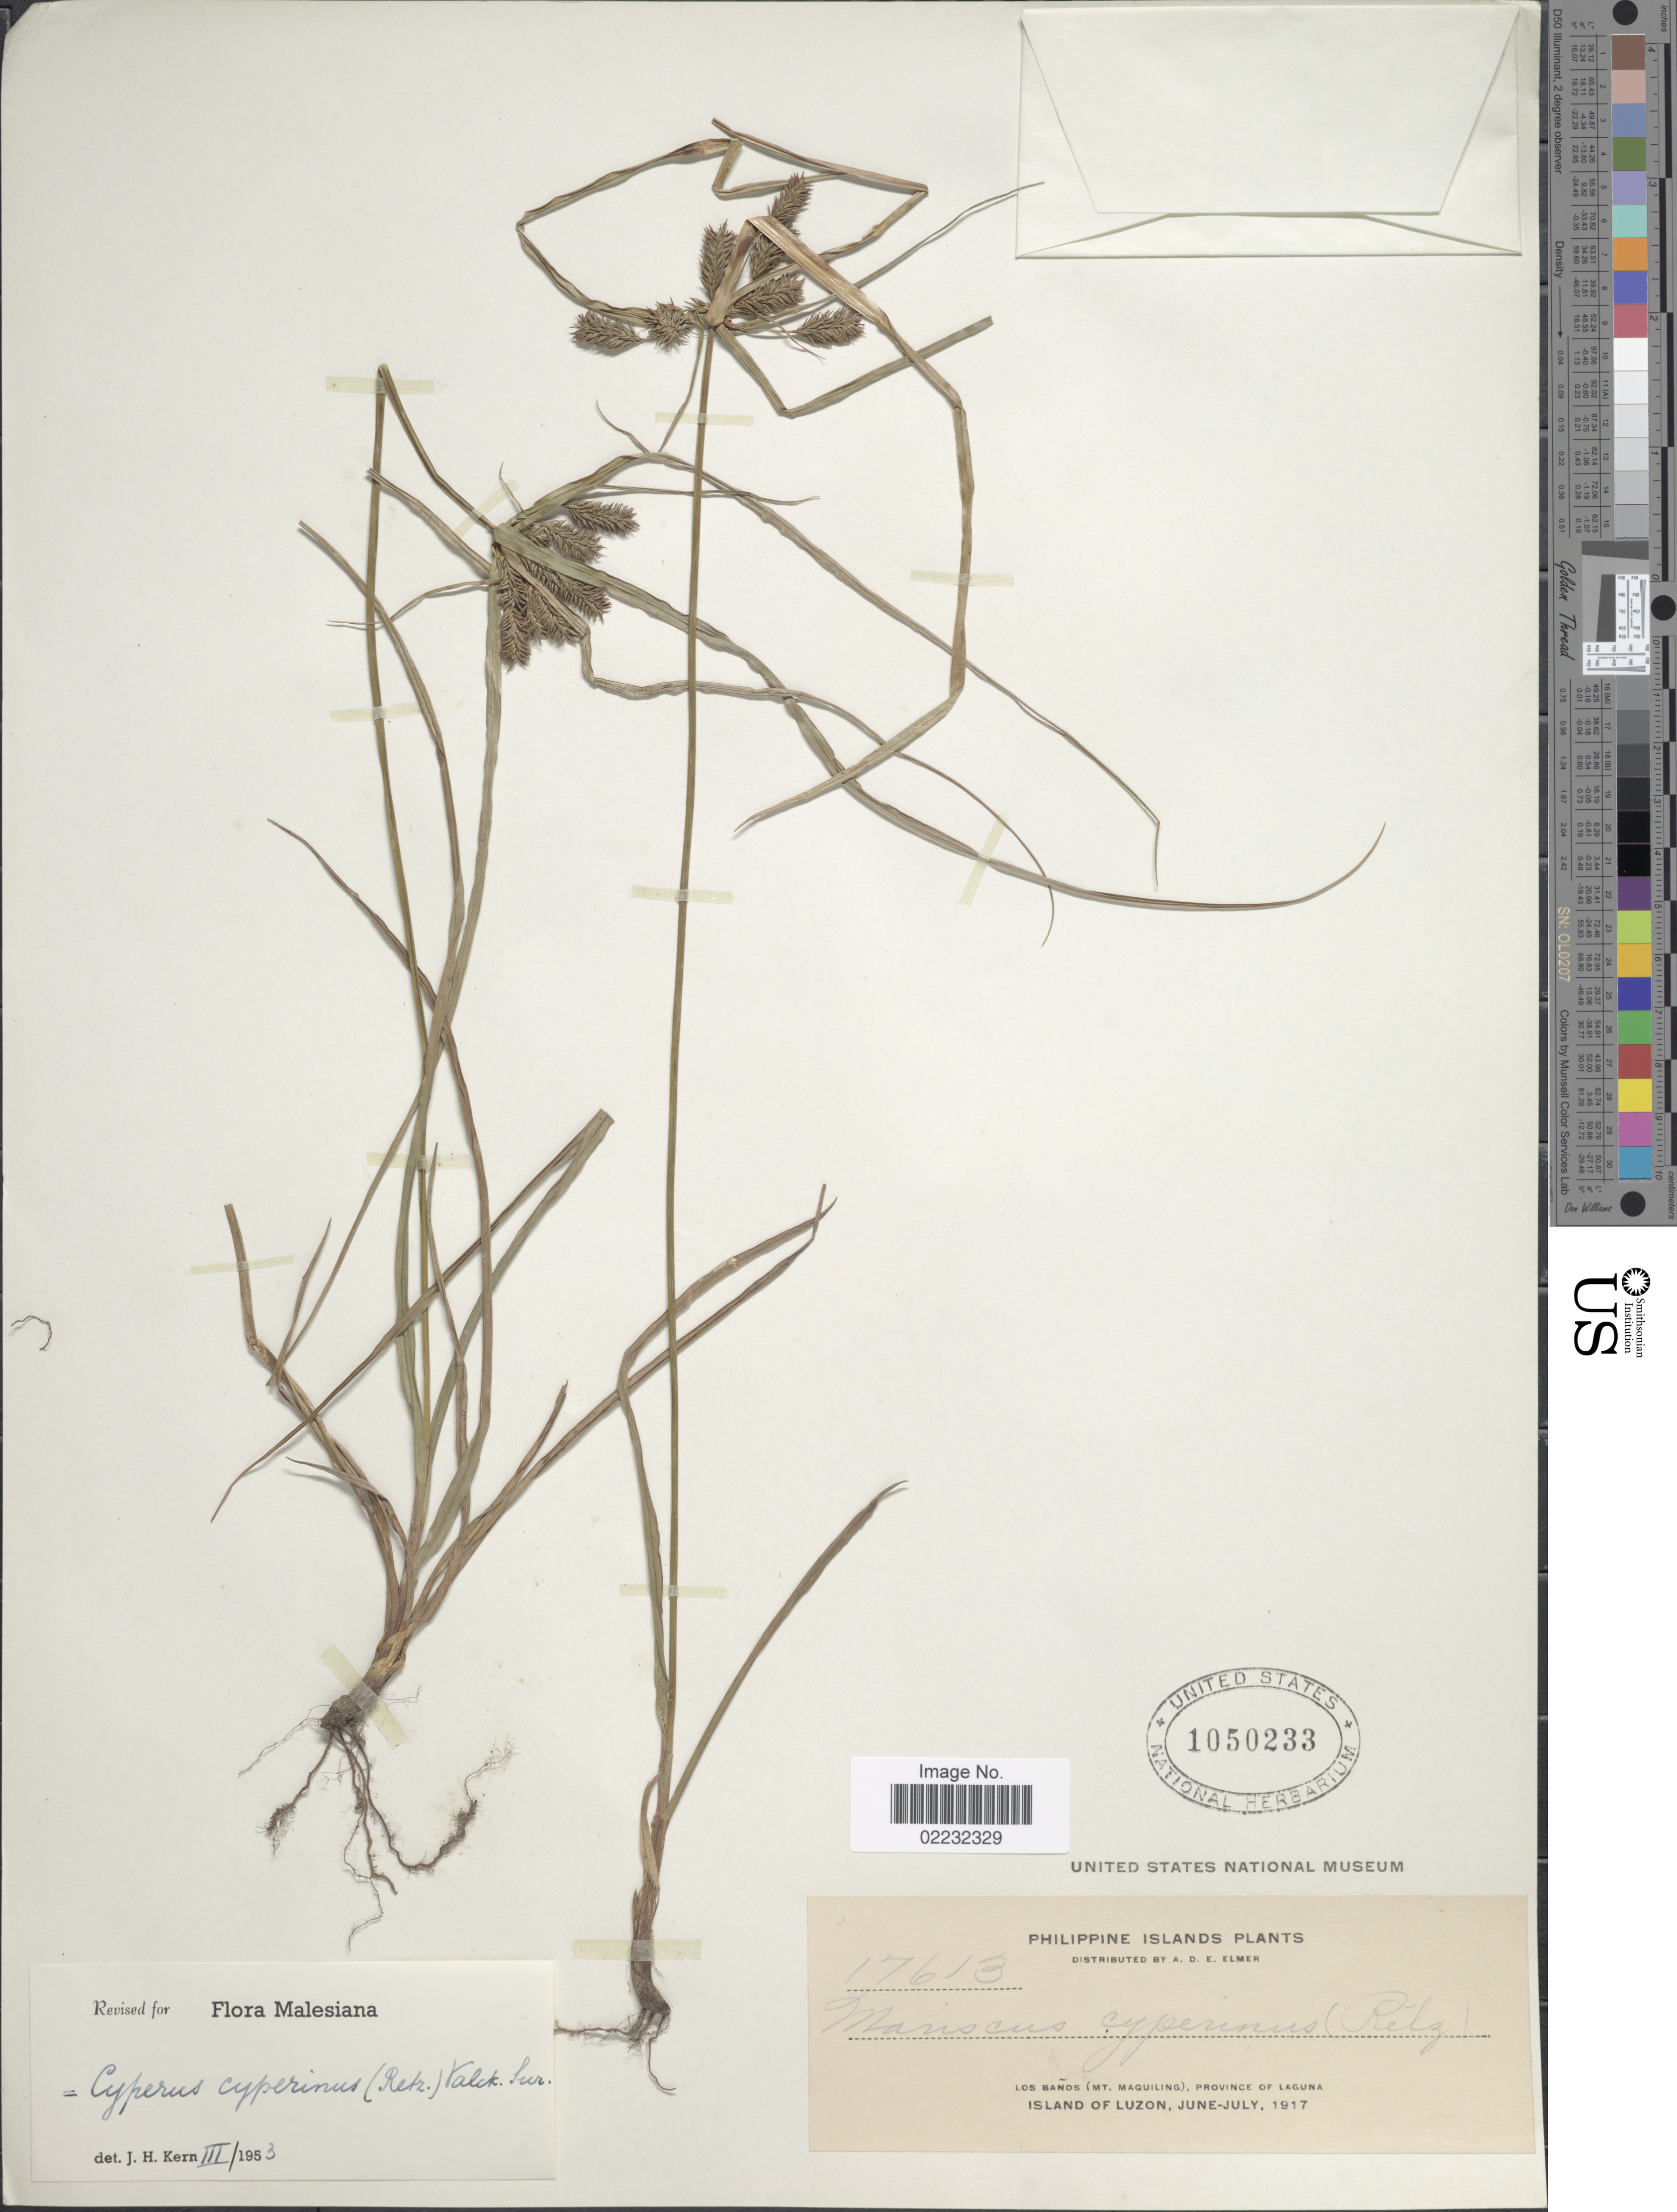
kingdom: Plantae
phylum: Tracheophyta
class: Liliopsida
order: Poales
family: Cyperaceae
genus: Cyperus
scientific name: Cyperus cyperinus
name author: (Retz.) Valck. Sur.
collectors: A. D. E. Elmer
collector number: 17613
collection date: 1917-06/1917-07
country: Philippines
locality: Los Banos (Mt. Maquiling), Province of Laguna, Island of Luzon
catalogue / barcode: US 1050233